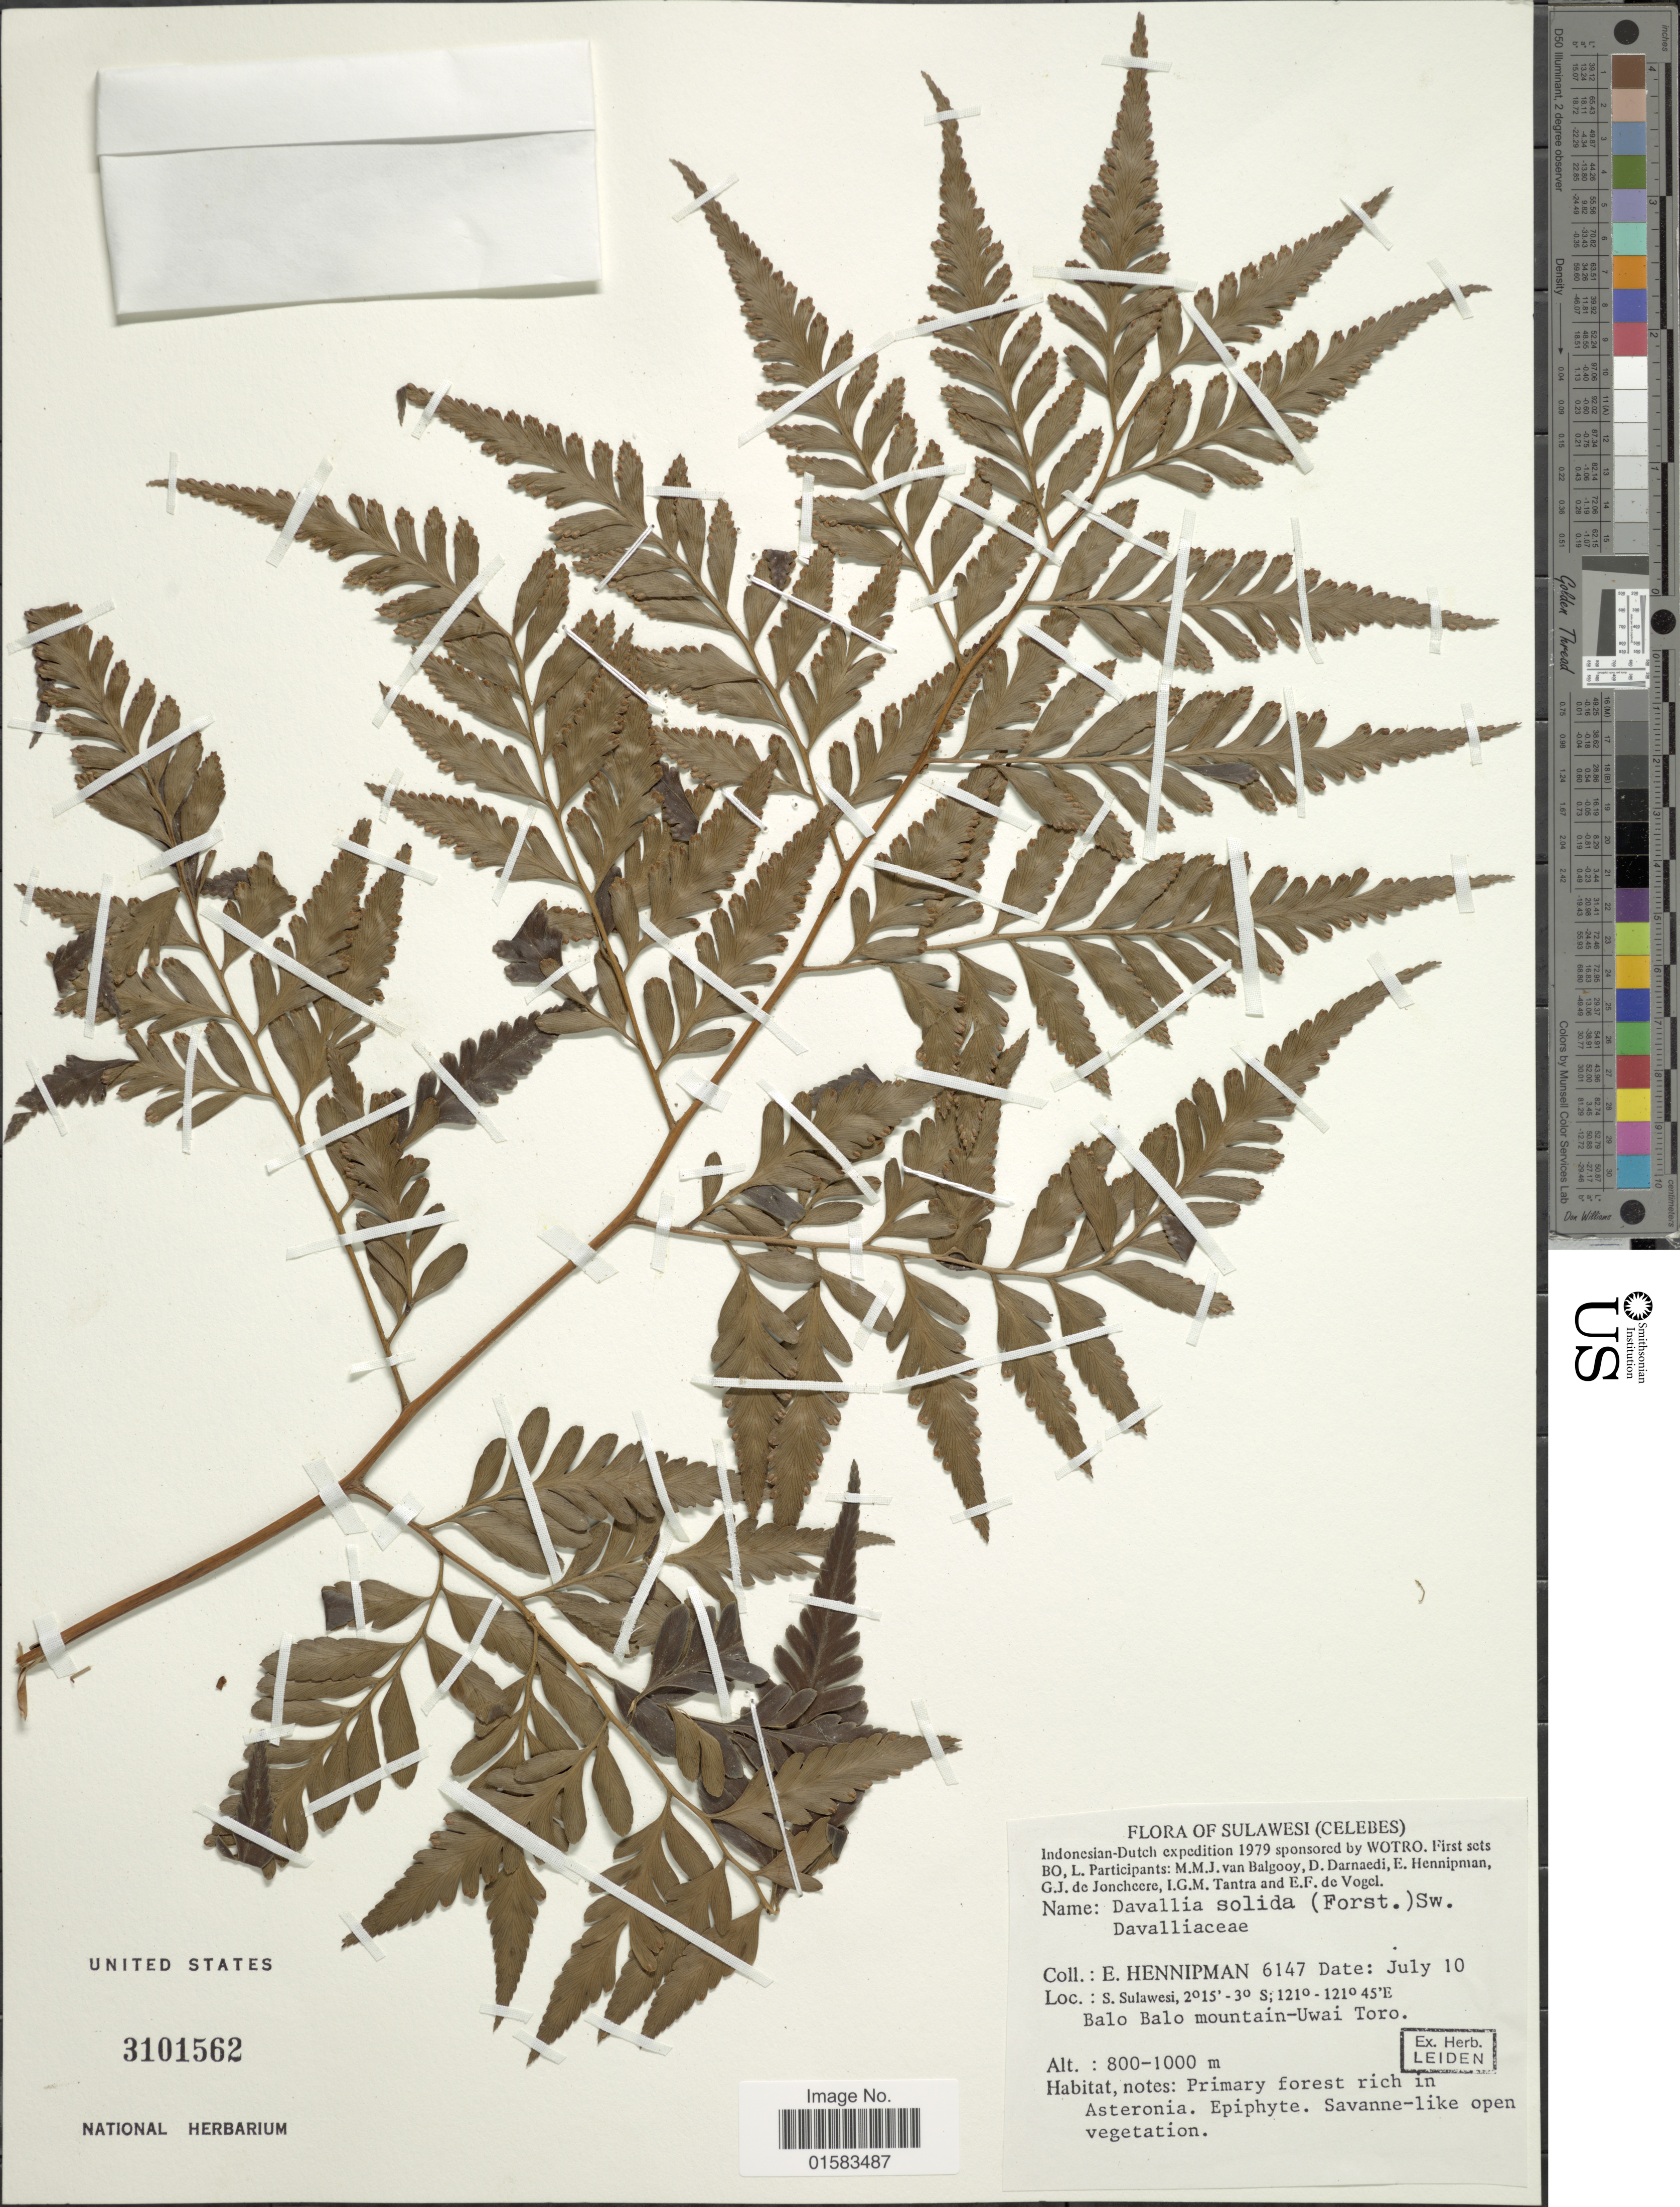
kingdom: Plantae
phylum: Tracheophyta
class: Polypodiopsida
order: Polypodiales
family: Davalliaceae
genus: Davallia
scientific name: Davallia solida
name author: (G. Forst.) Sw.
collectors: E. Hennipman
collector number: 6147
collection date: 1979-07-10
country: Indonesia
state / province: Sulawesi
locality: Indonesian-Dutch Expedition, Celebes, S. Sulawesi, Balo Balomountain-Uwai Toro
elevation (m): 800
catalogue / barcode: US 3101562